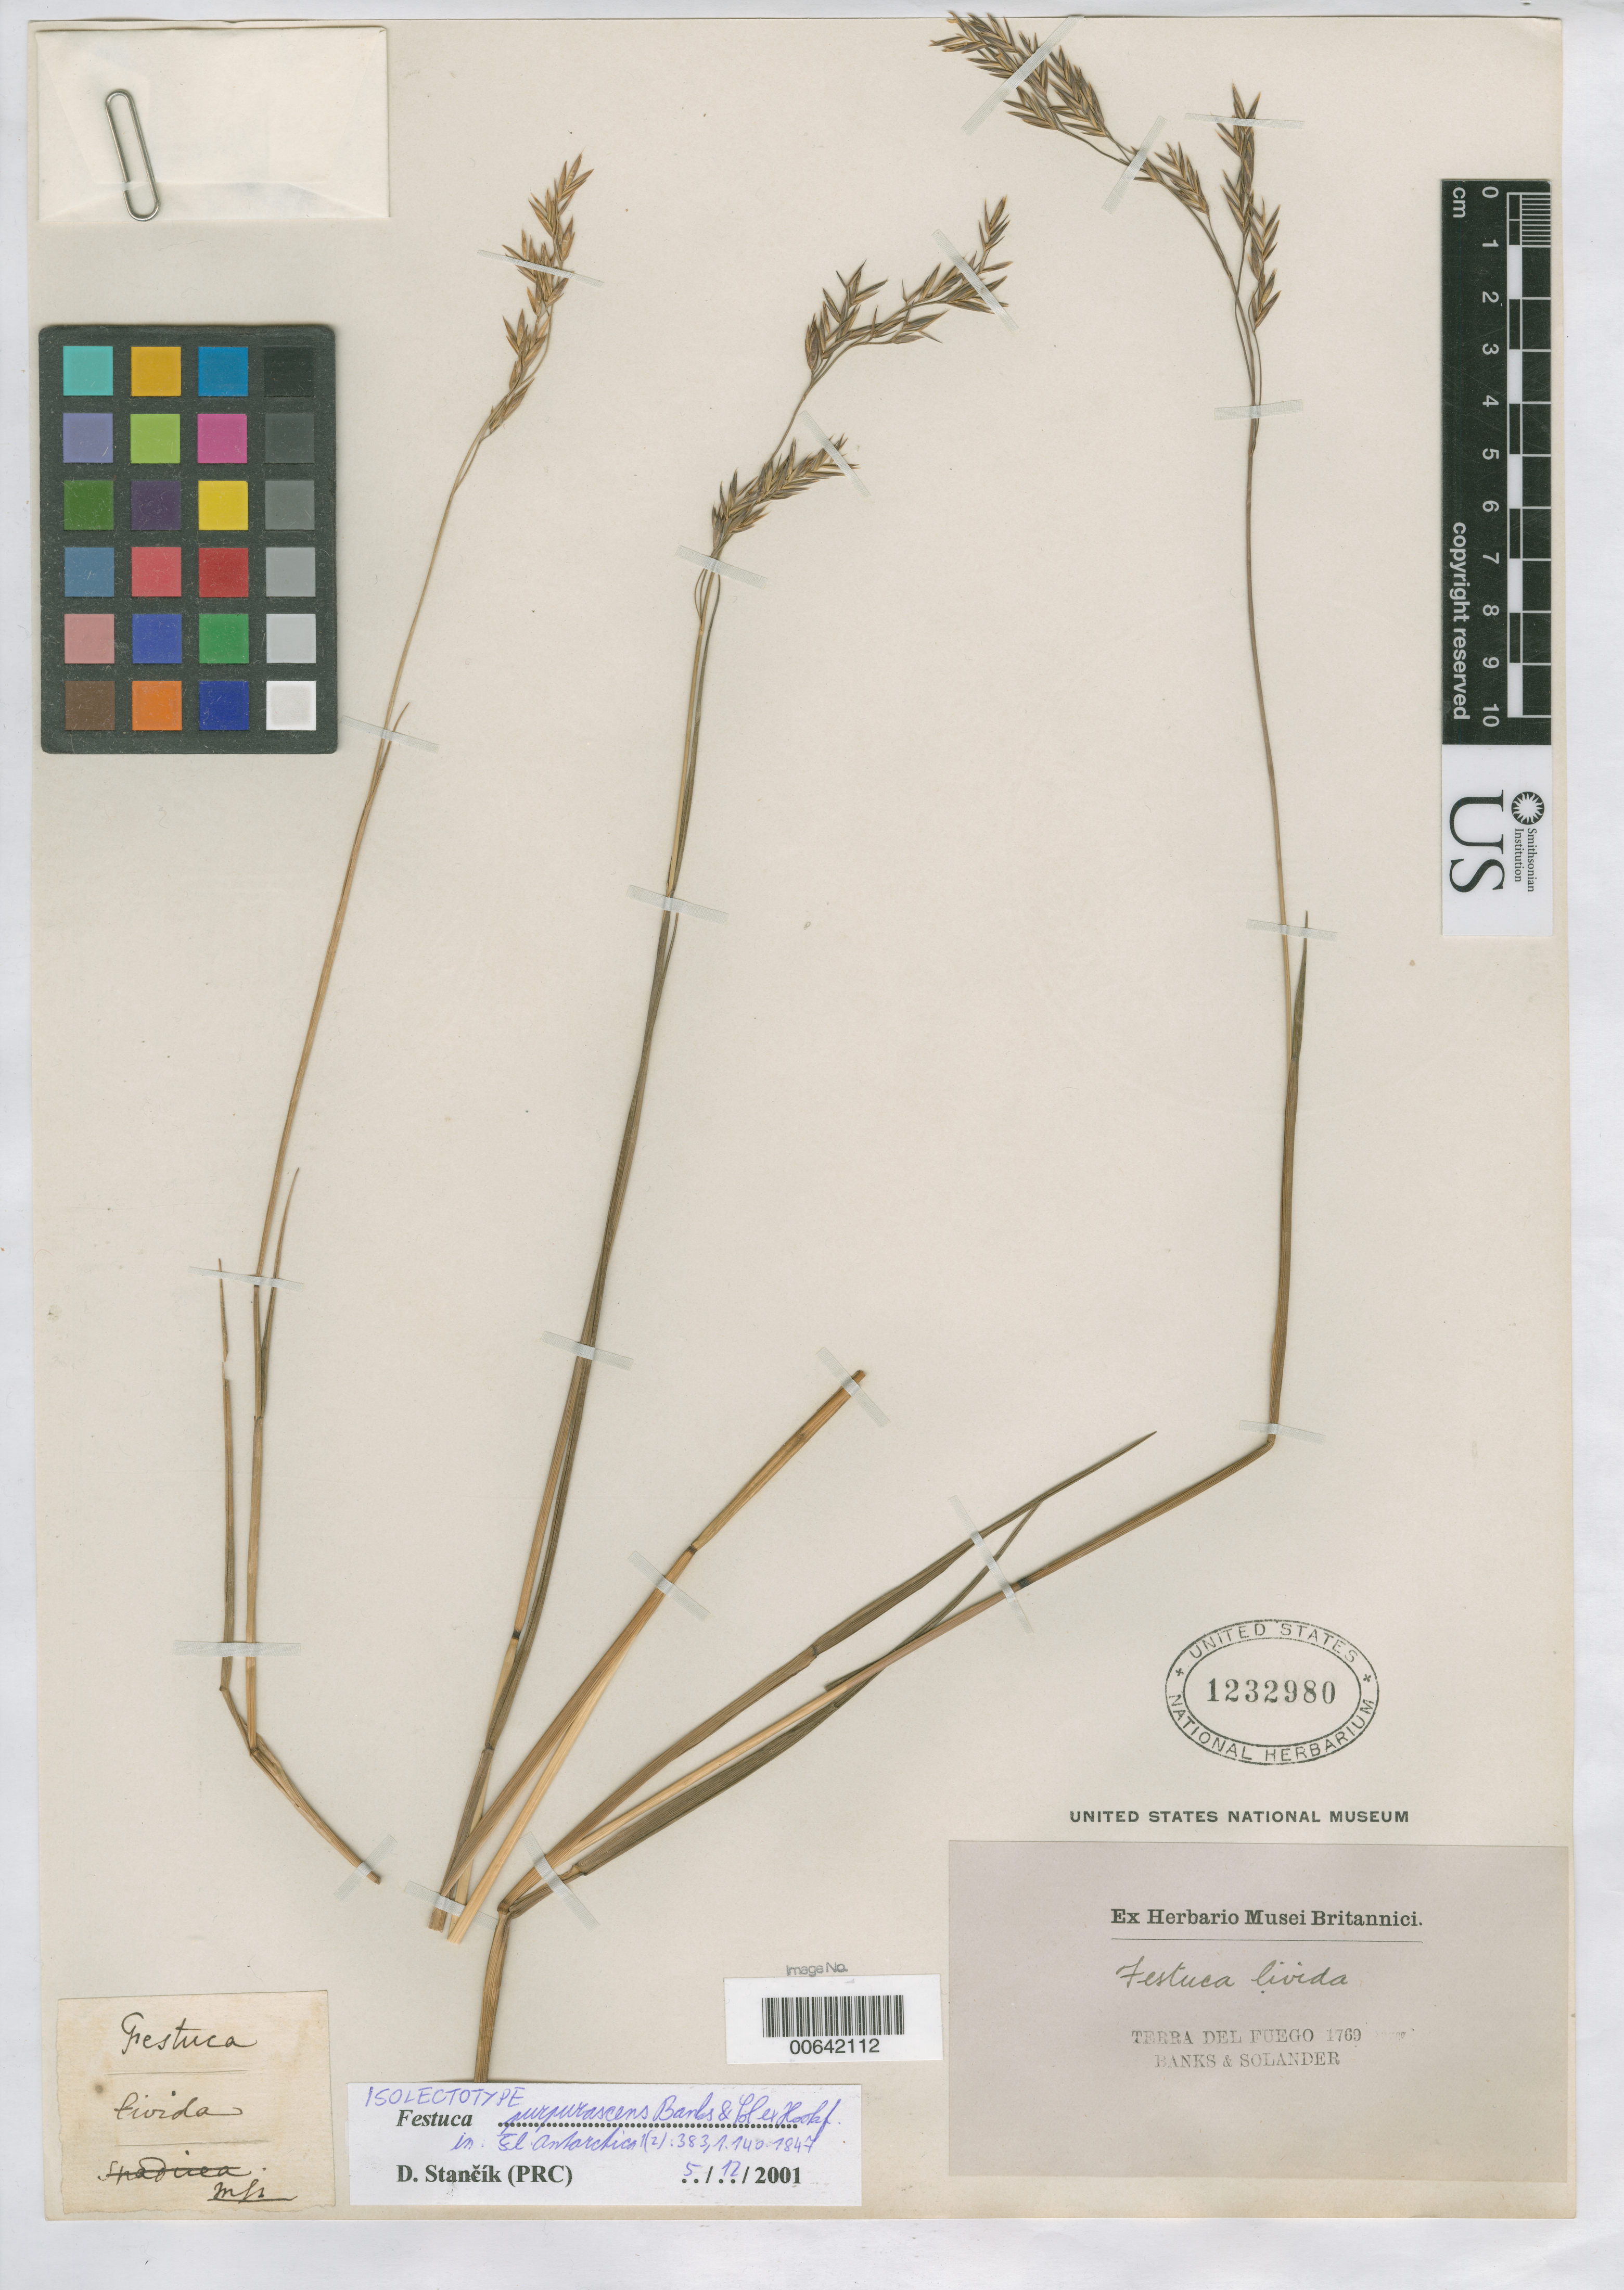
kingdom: Plantae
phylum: Tracheophyta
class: Liliopsida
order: Poales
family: Poaceae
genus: Festuca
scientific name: Festuca purpurascens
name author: Banks & Sol. ex Hook. f.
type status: Isolectotype; Syntype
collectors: J. Banks & D. C. Solander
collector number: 1769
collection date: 1768/1771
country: Argentina / Chile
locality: Tierra del Fuego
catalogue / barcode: US 1232980